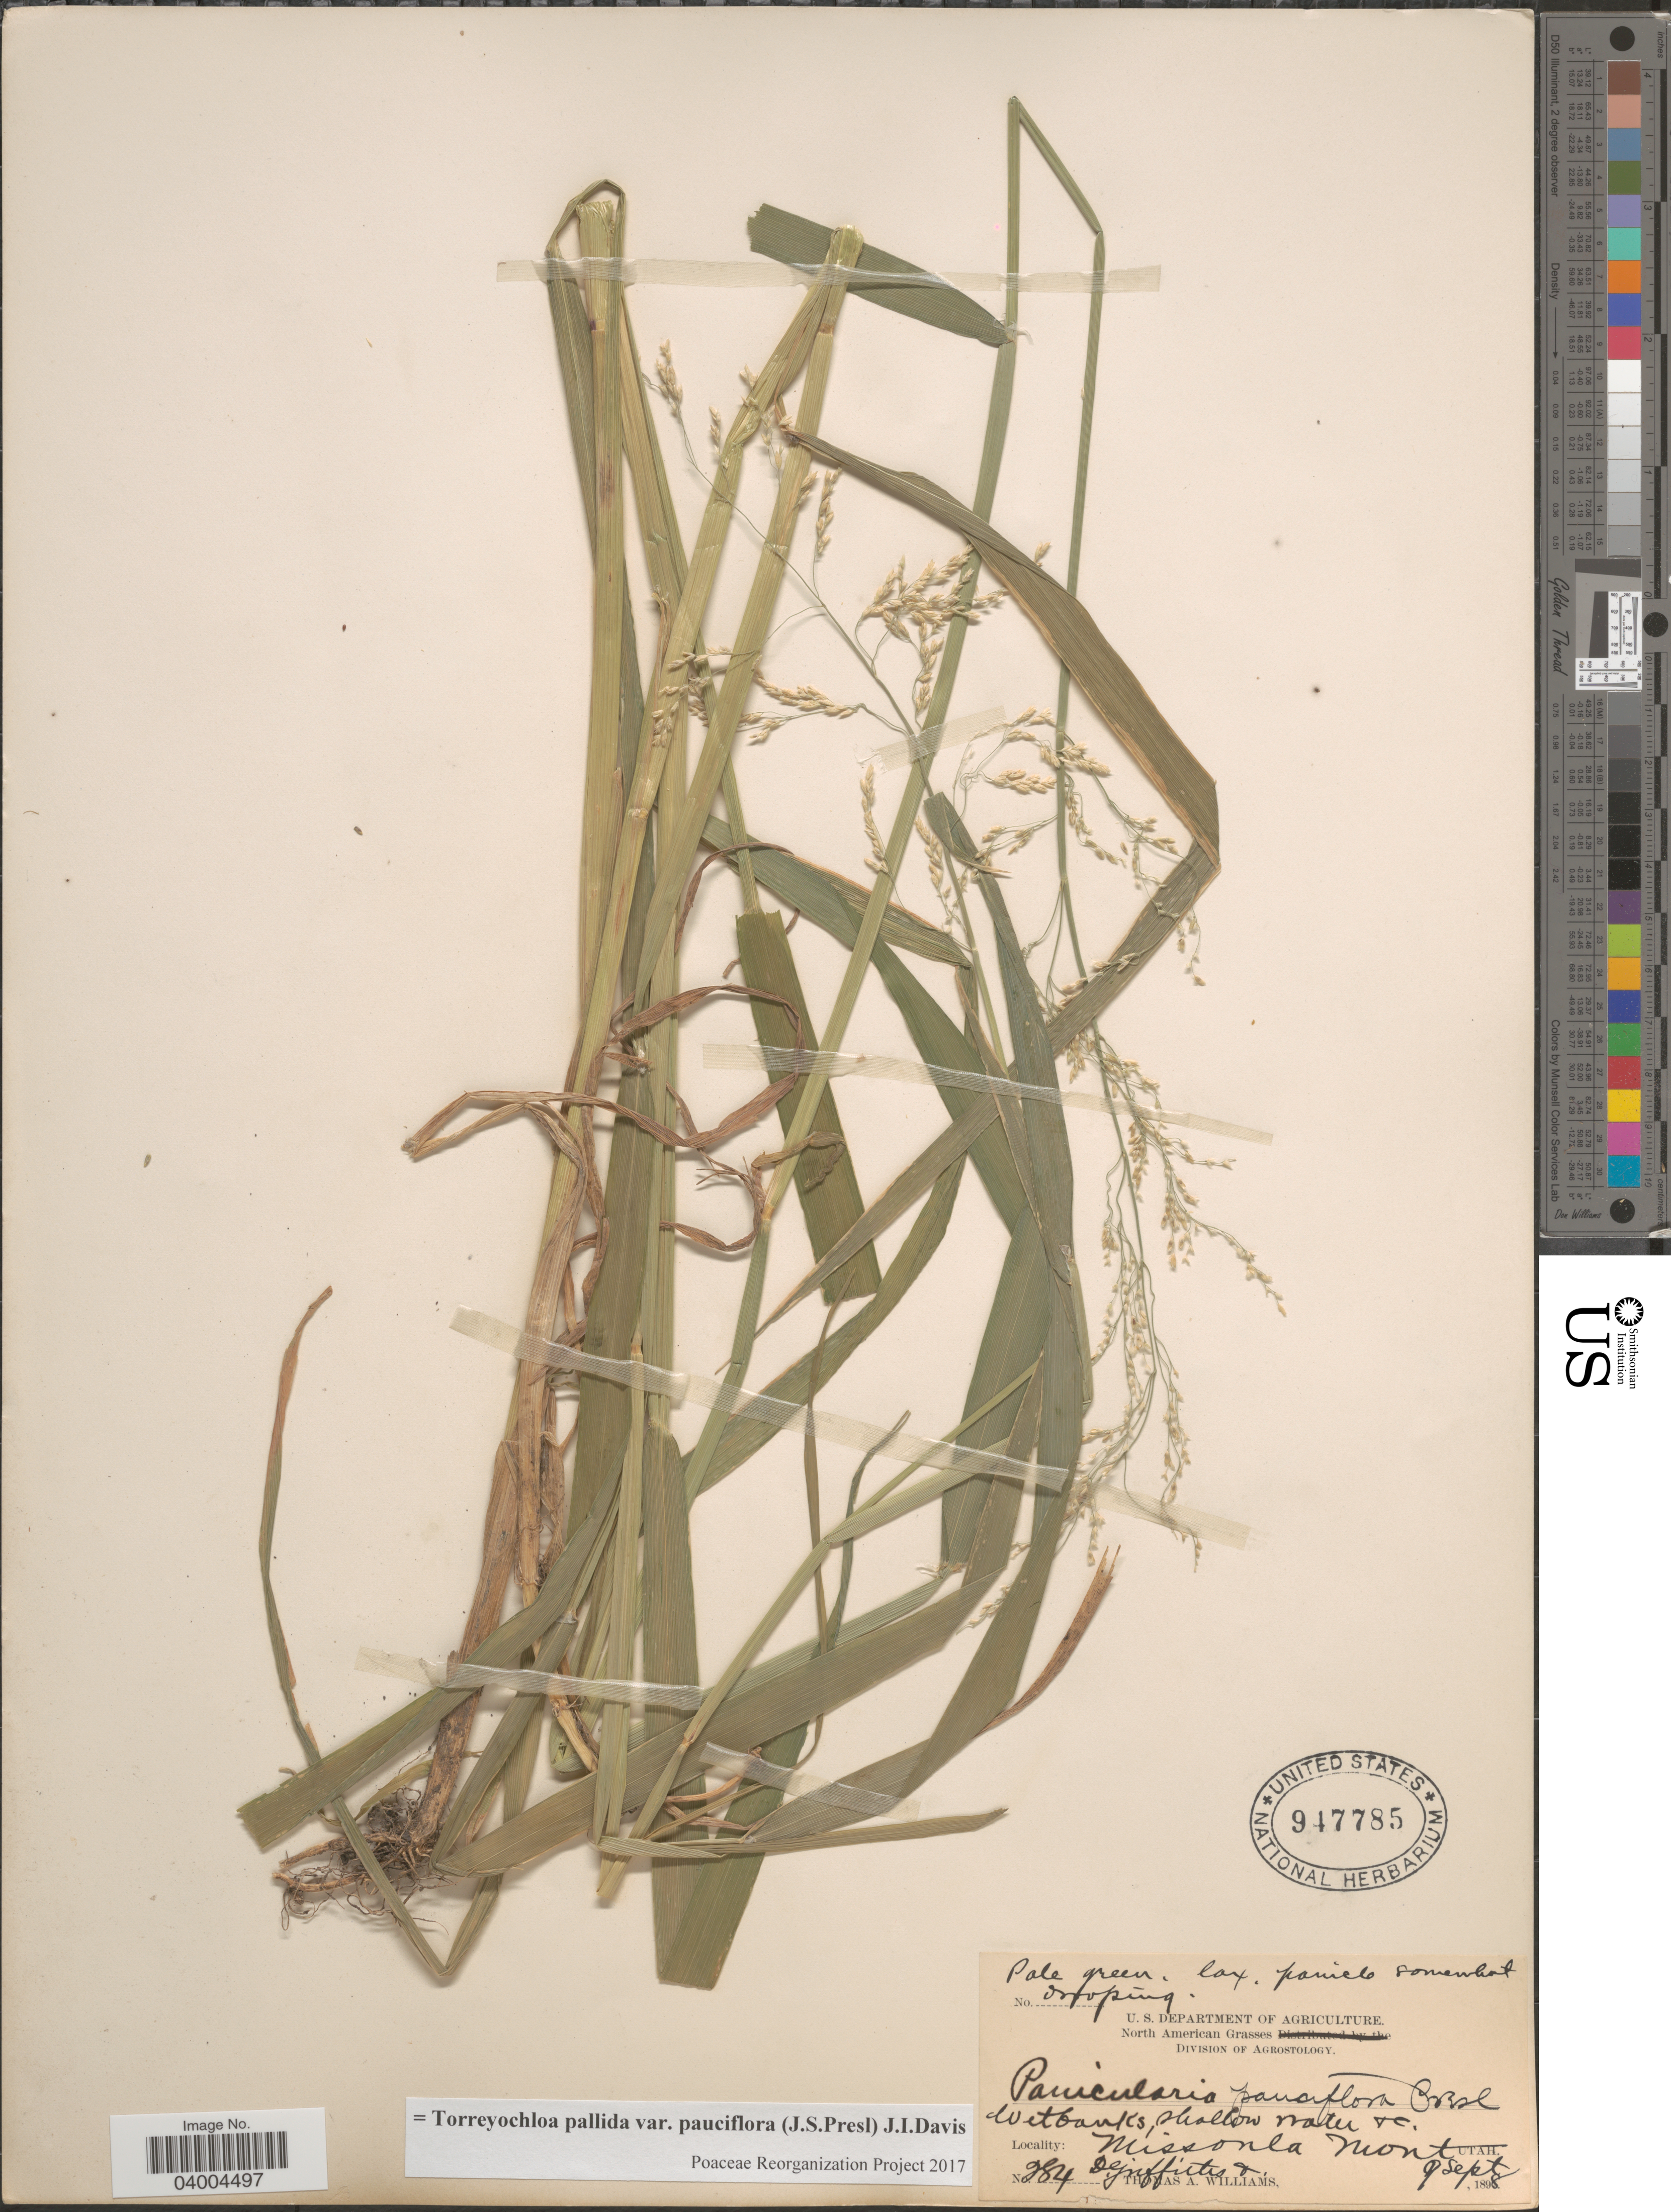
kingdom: Plantae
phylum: Tracheophyta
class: Liliopsida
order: Poales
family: Poaceae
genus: Torreyochloa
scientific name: Torreyochloa pallida var. pauciflora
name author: (J. Presl) J.I. Davis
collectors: D. Griffiths & T. A. Williams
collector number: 284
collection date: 1898-09-09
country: United States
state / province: Montana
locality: Wet banks, shallow water + Missoula.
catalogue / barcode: US 947785